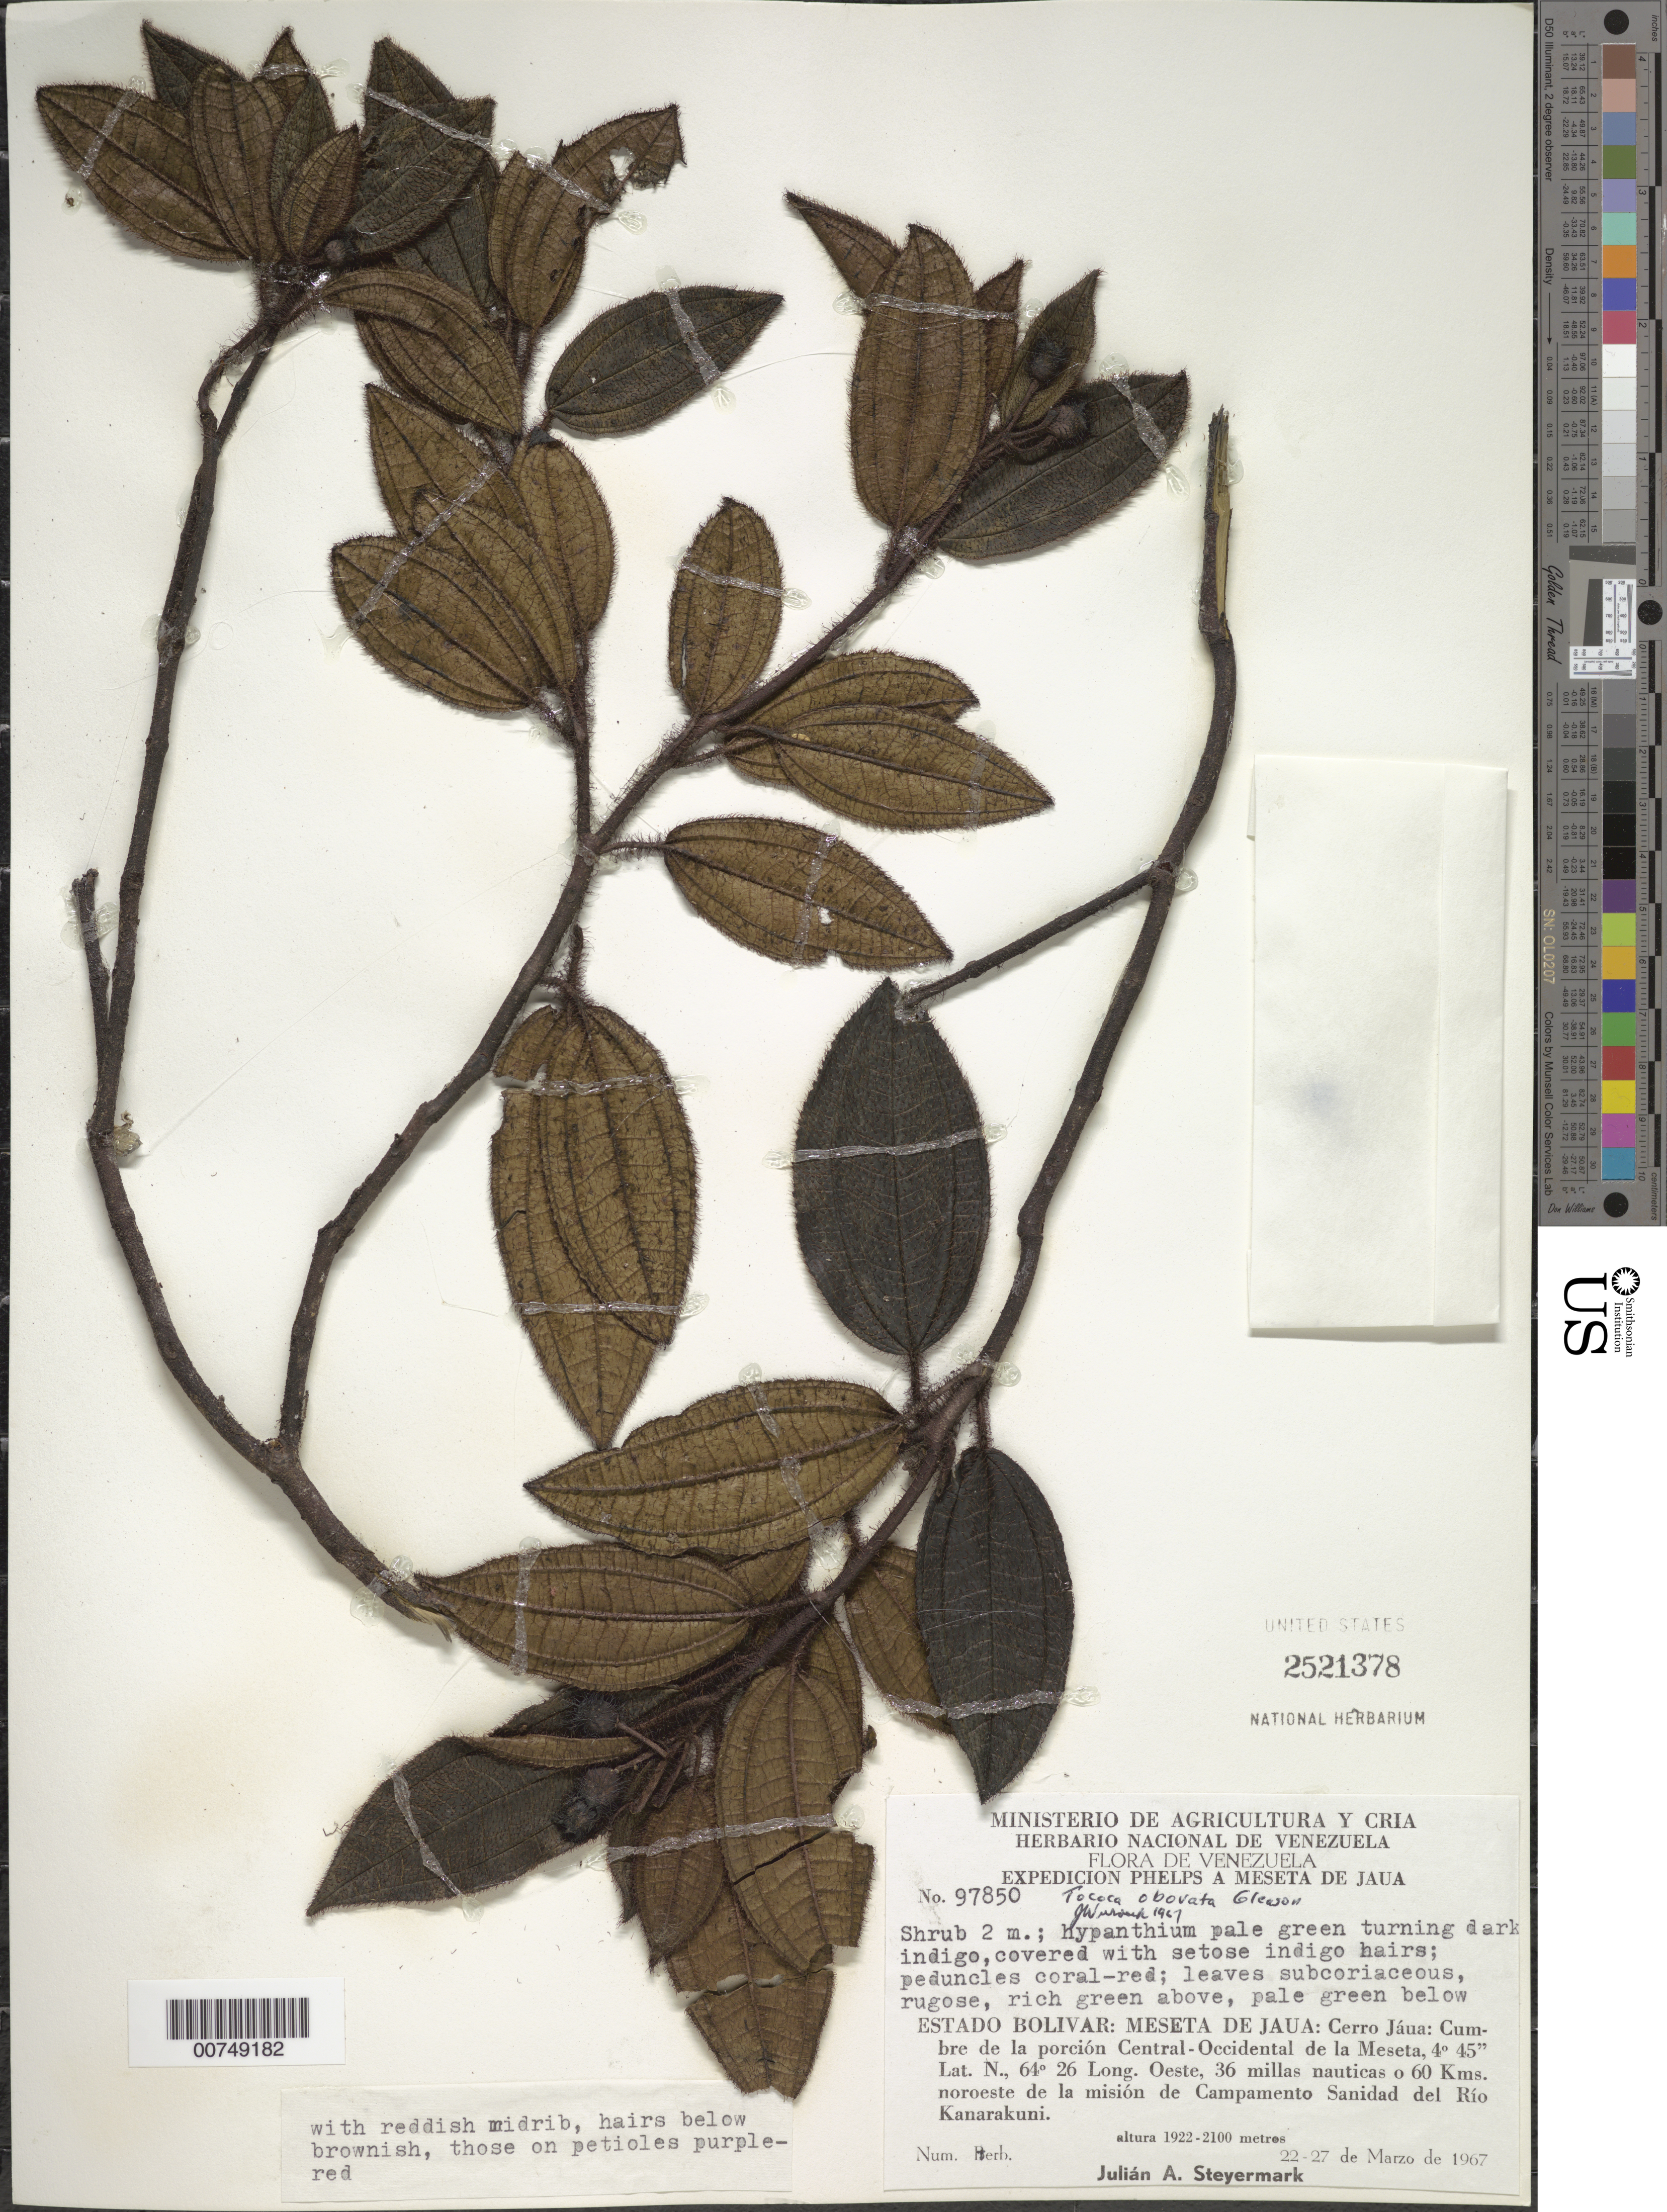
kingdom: Plantae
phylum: Tracheophyta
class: Magnoliopsida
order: Myrtales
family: Melastomataceae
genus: Tococa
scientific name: Tococa obovata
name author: Gleason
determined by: Wurdack, John J., (US), US (UNITED STATES)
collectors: J. Steyermark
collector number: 97850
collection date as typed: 22-Mar-67 to 27-Mar-67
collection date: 1967-03-22/1967-03-27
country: Venezuela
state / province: Bolívar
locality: Meseta del Jaua: Cerro Jáua, 60 km NW of Mision Campamento Sanidad del Río Kanarakuni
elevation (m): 1922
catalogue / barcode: US 2521378